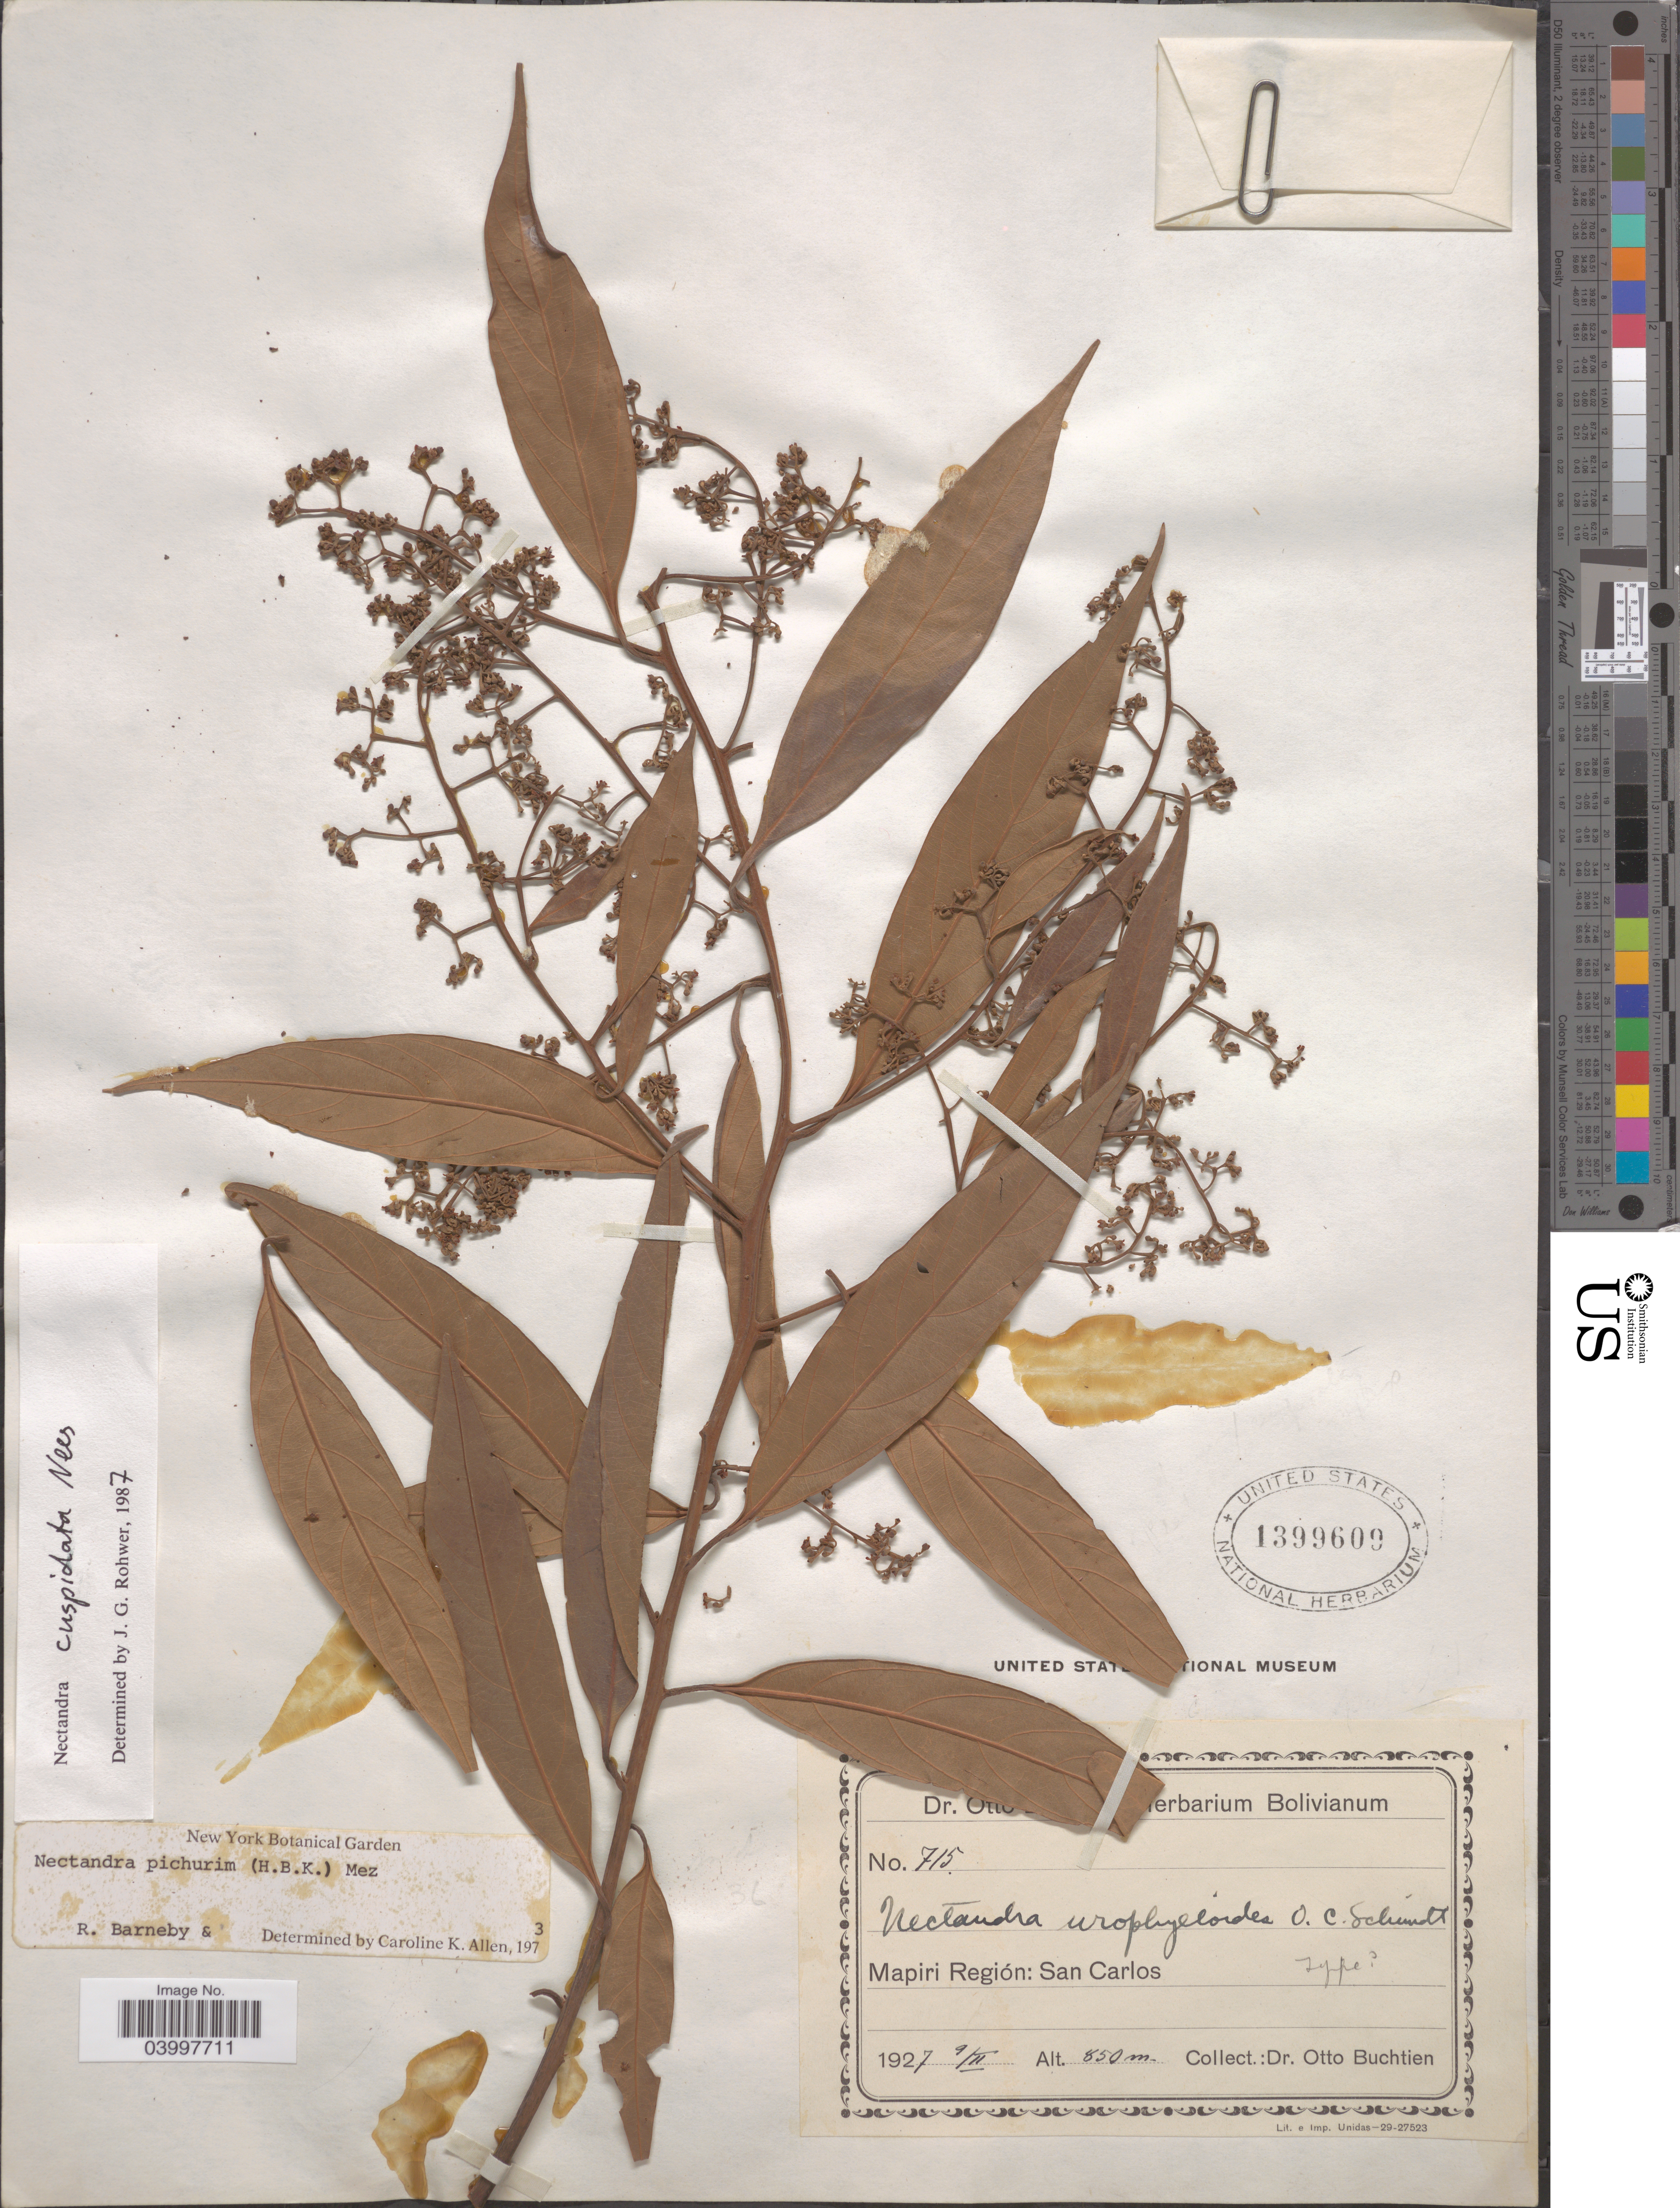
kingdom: Plantae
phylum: Tracheophyta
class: Magnoliopsida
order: Laurales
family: Lauraceae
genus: Nectandra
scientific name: Nectandra cuspidata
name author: Nees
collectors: O. Buchtien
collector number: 715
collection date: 1927-02-09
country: Bolivia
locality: Mapiri Región: San Carlos.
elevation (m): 850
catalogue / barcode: US 1399609